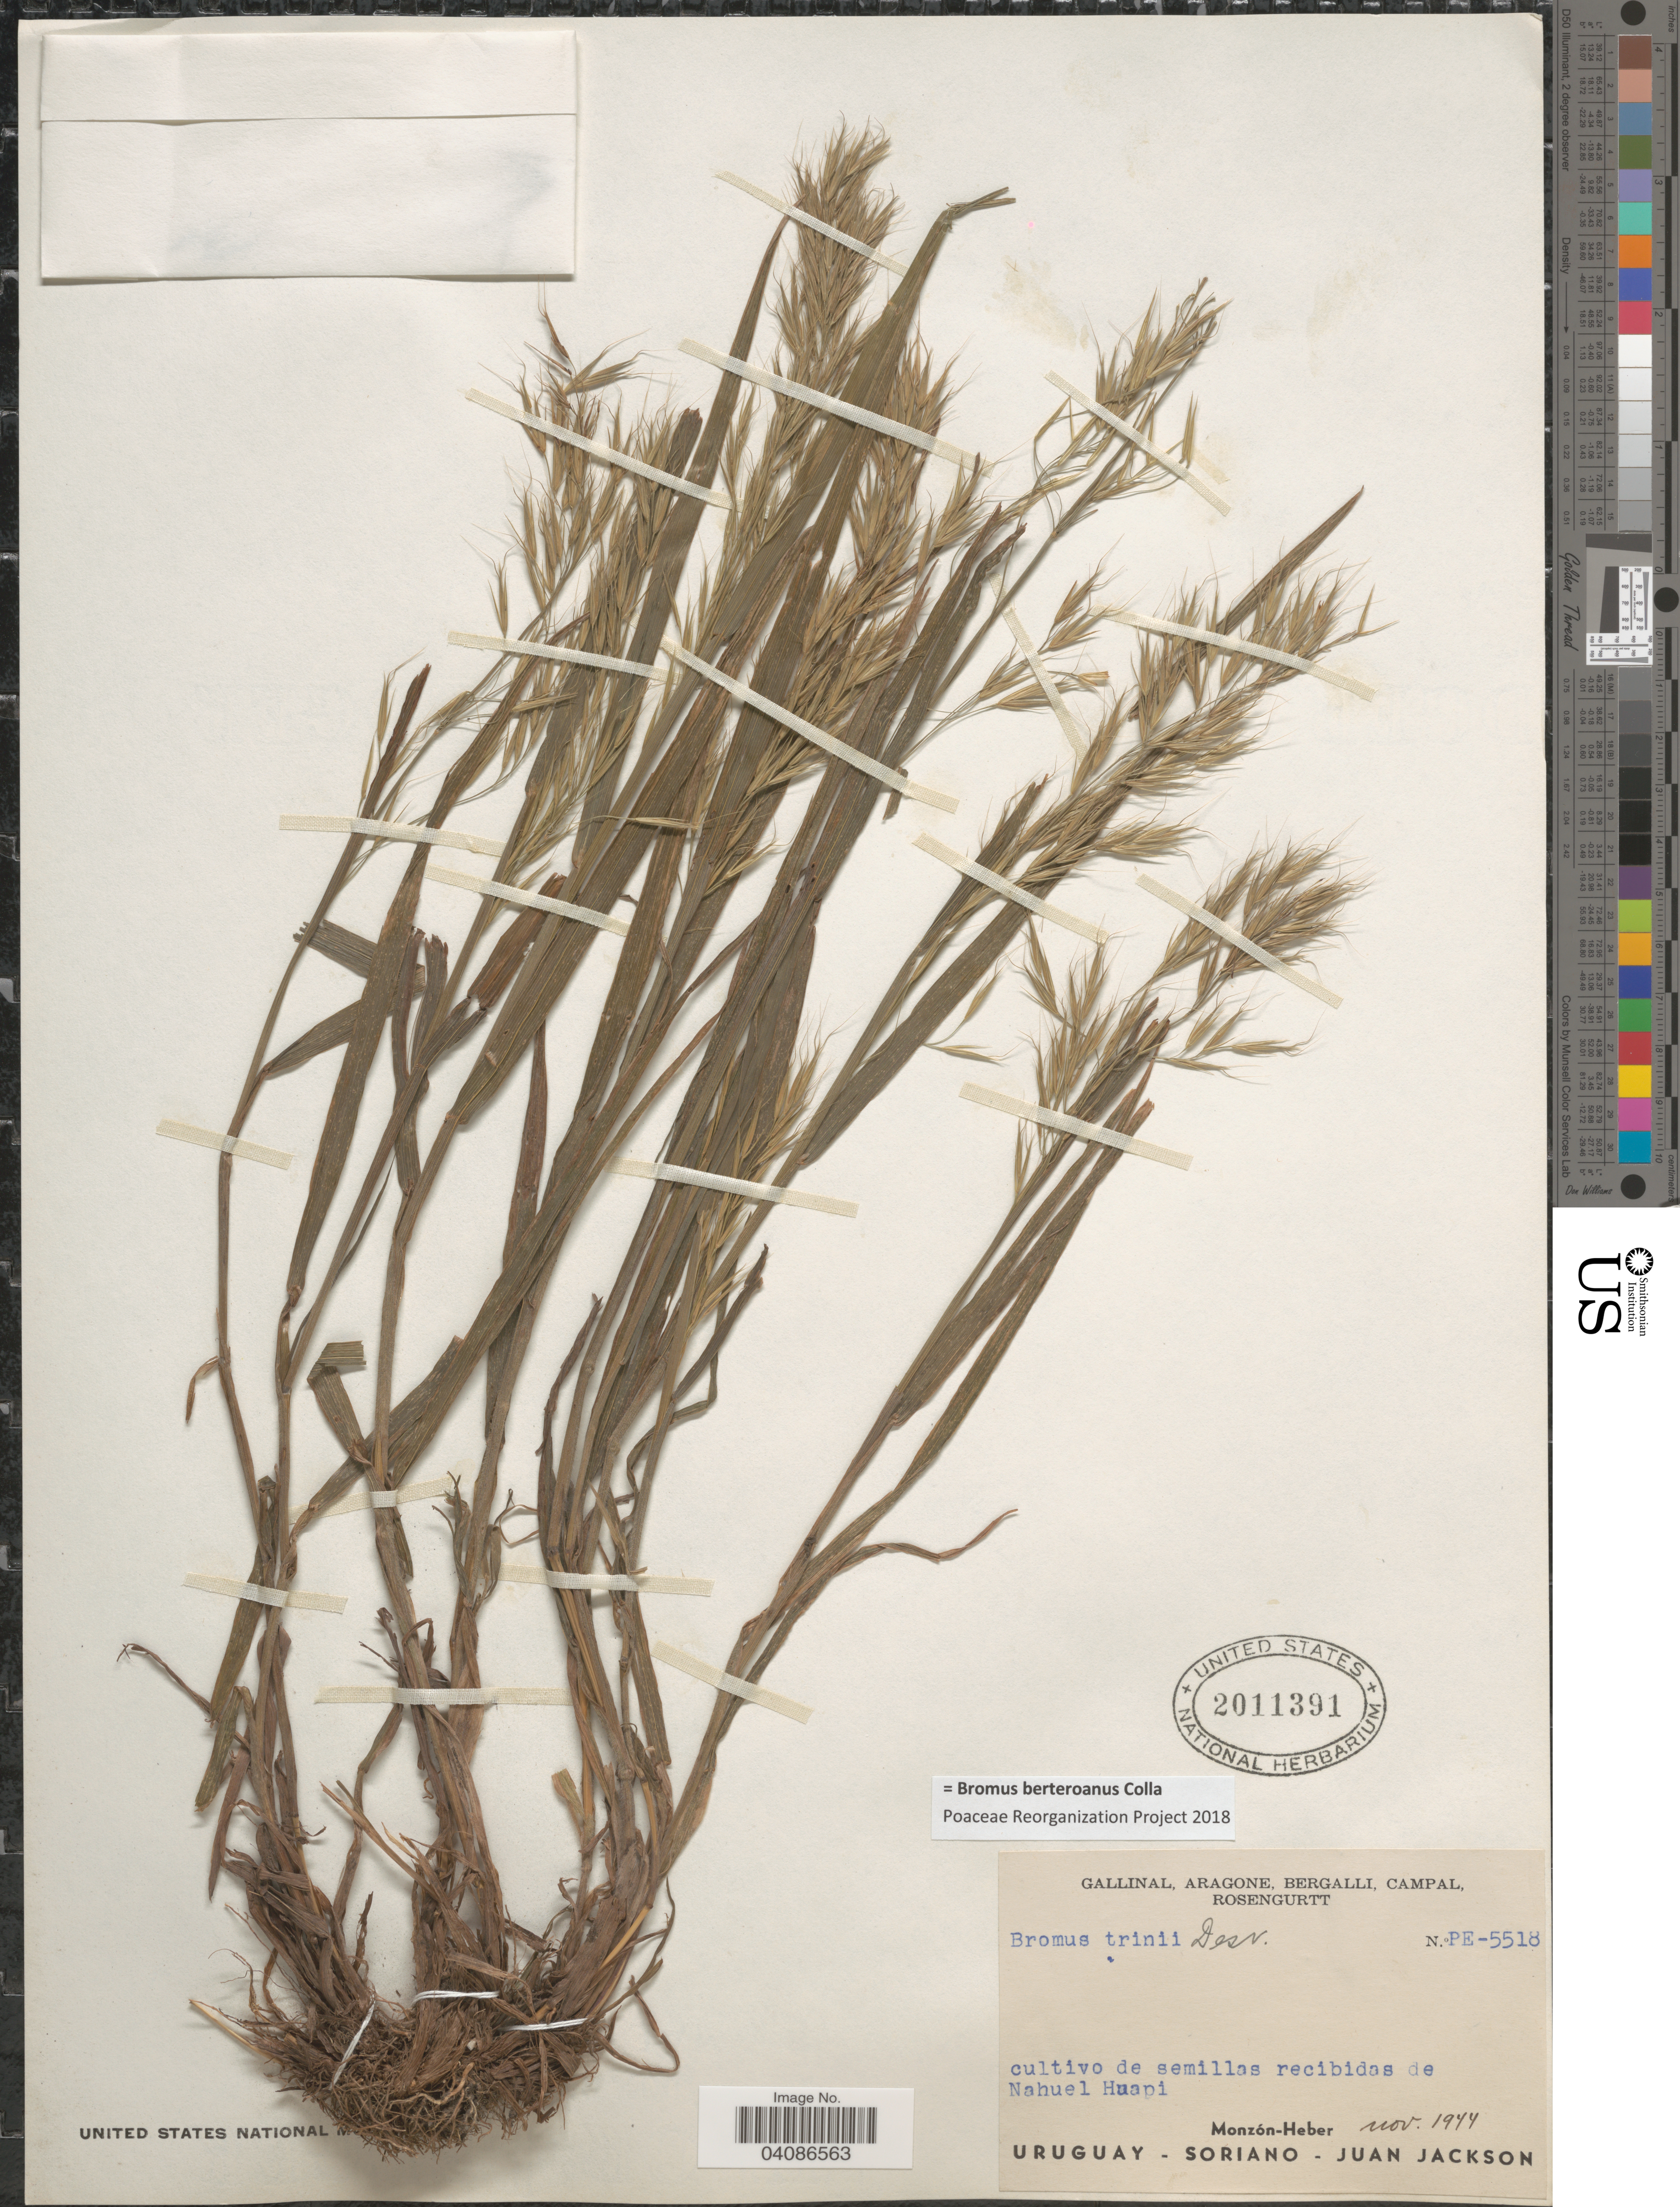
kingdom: Plantae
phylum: Tracheophyta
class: Liliopsida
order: Poales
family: Poaceae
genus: Bromus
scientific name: Bromus berteroanus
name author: Colla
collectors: Monzon-Heber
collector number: PE-5518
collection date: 1944-11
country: Uruguay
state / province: Soriano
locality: Cultivo de semillas recibidas de Nahuel Huapi. Juan Jackson.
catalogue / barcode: US 2011391